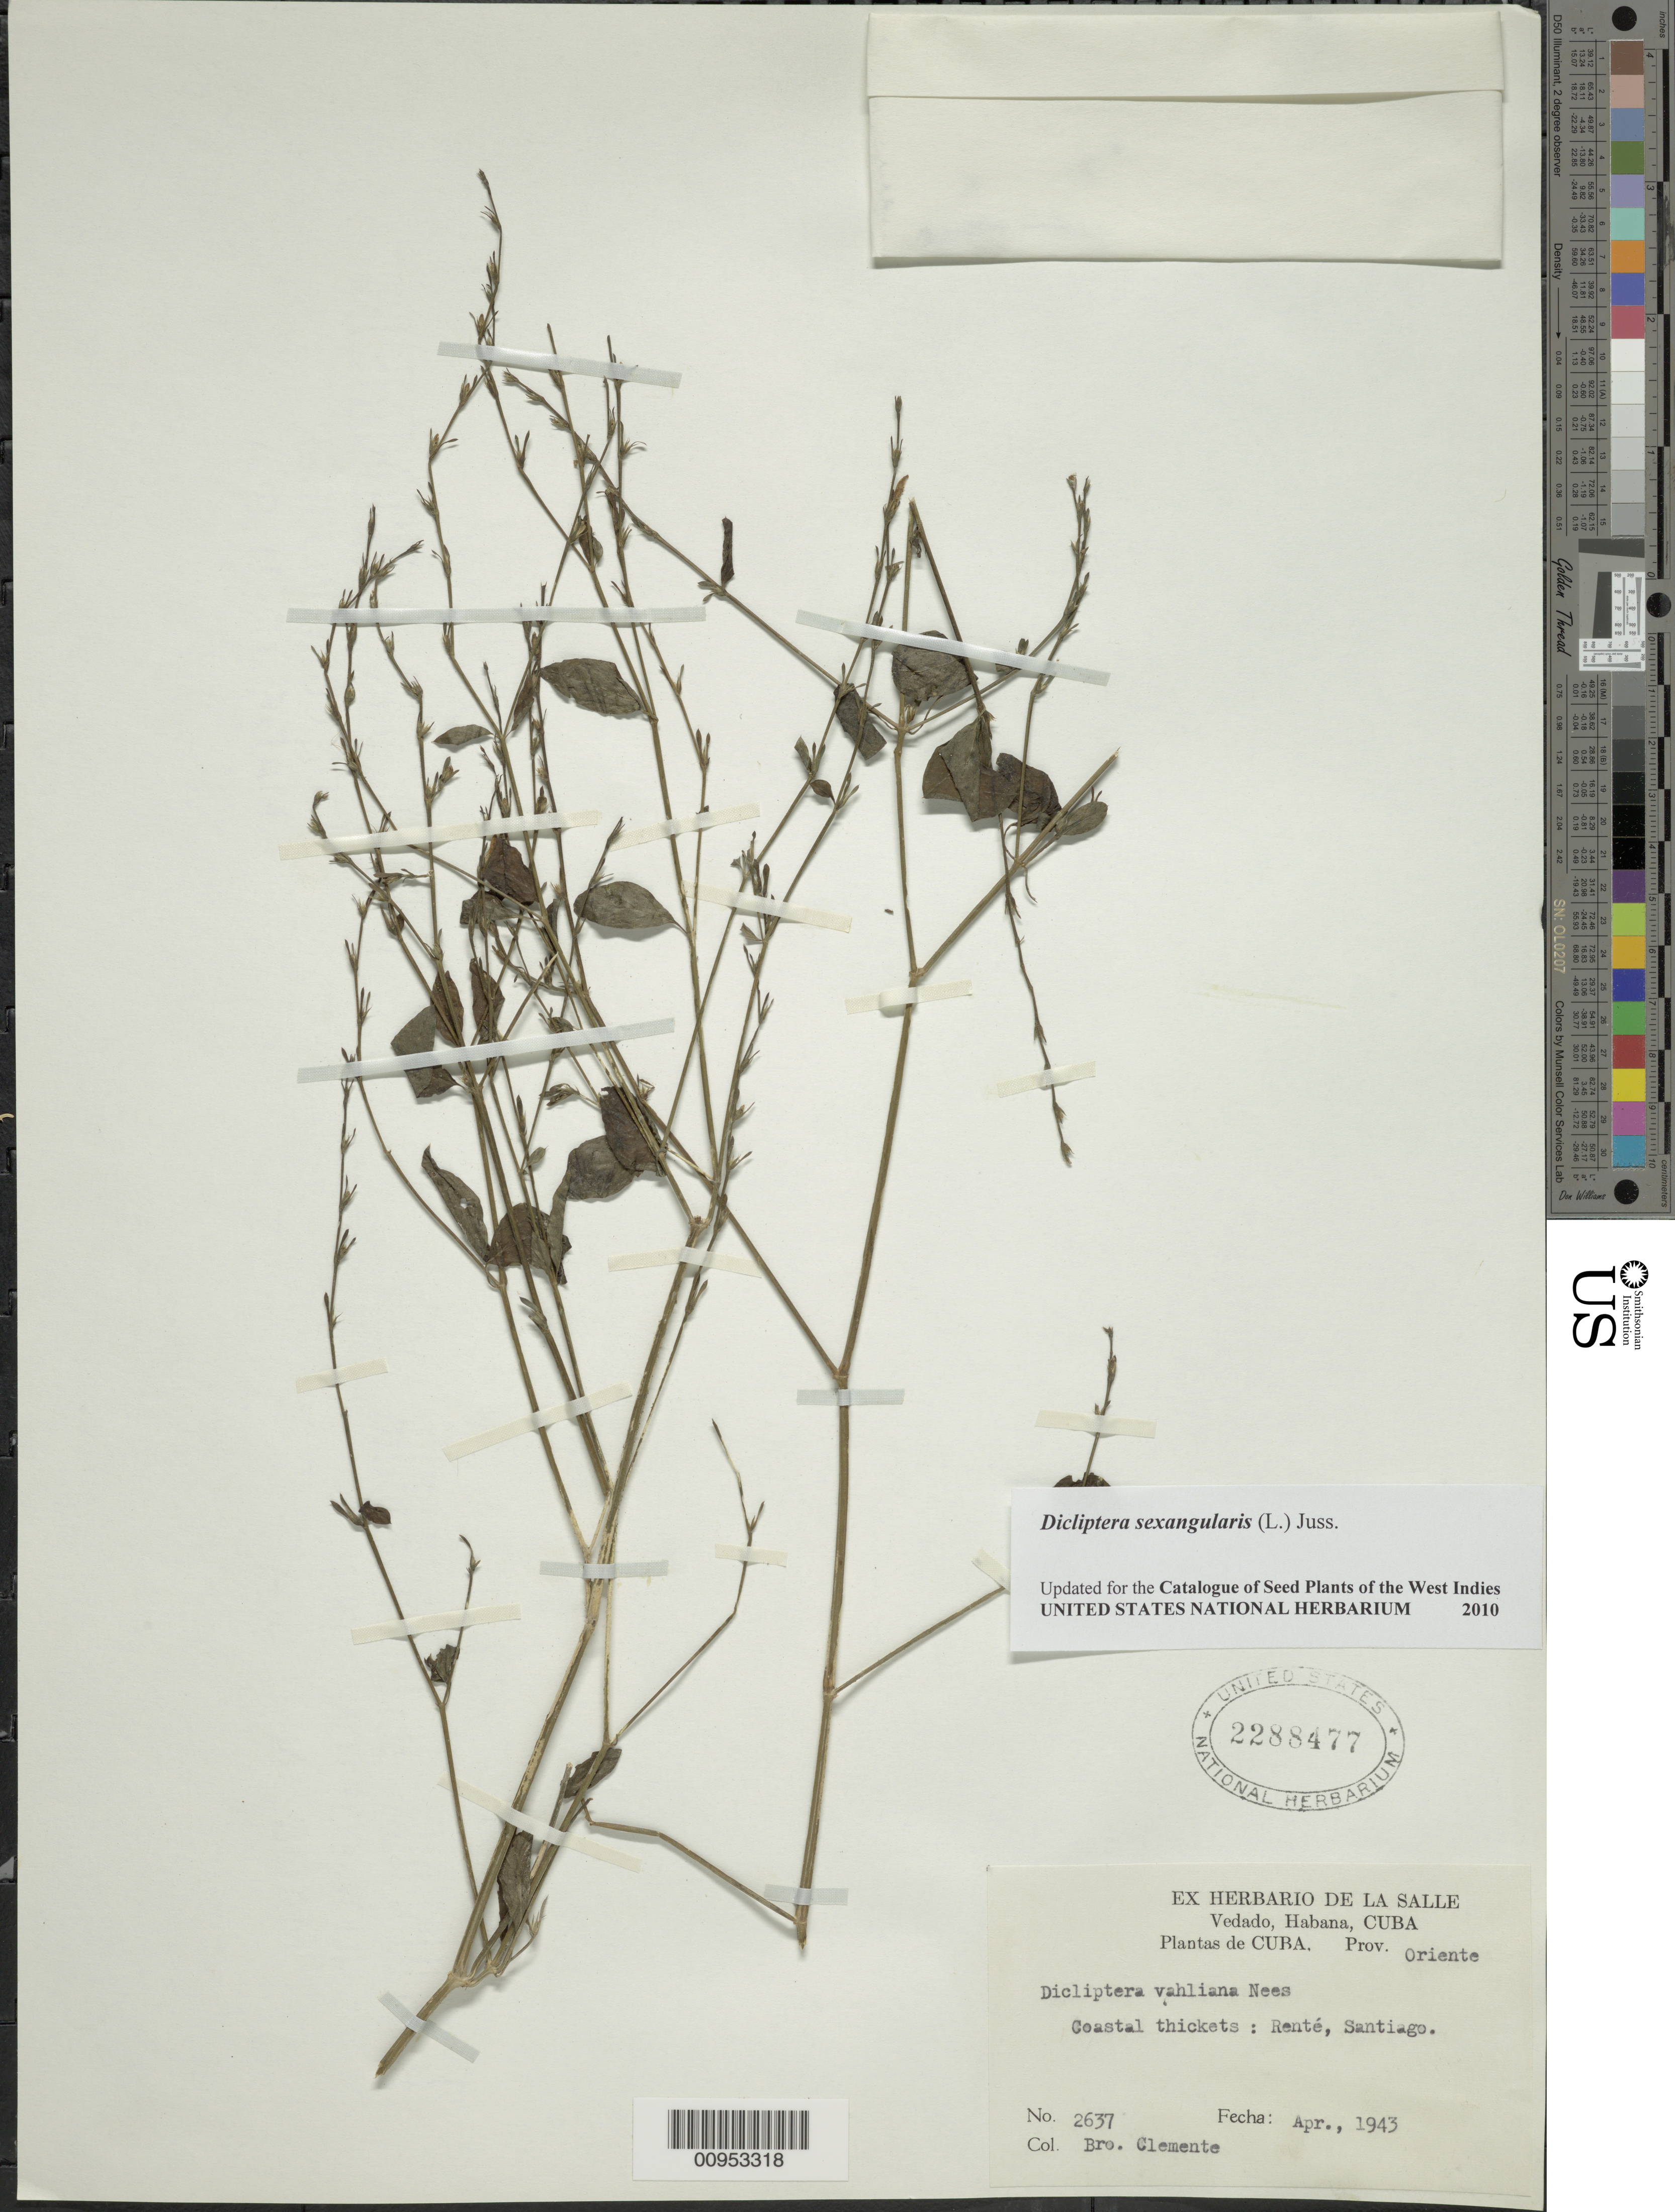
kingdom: Plantae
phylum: Tracheophyta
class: Magnoliopsida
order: Lamiales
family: Acanthaceae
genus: Dicliptera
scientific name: Dicliptera sexangularis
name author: (L.) Juss.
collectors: Bro. Clemente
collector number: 2637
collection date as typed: Apr 1943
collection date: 1943-04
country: Cuba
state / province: Santiago de Cuba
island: Cuba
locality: Renté, Santiago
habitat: Coastal thickets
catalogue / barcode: US 2288477